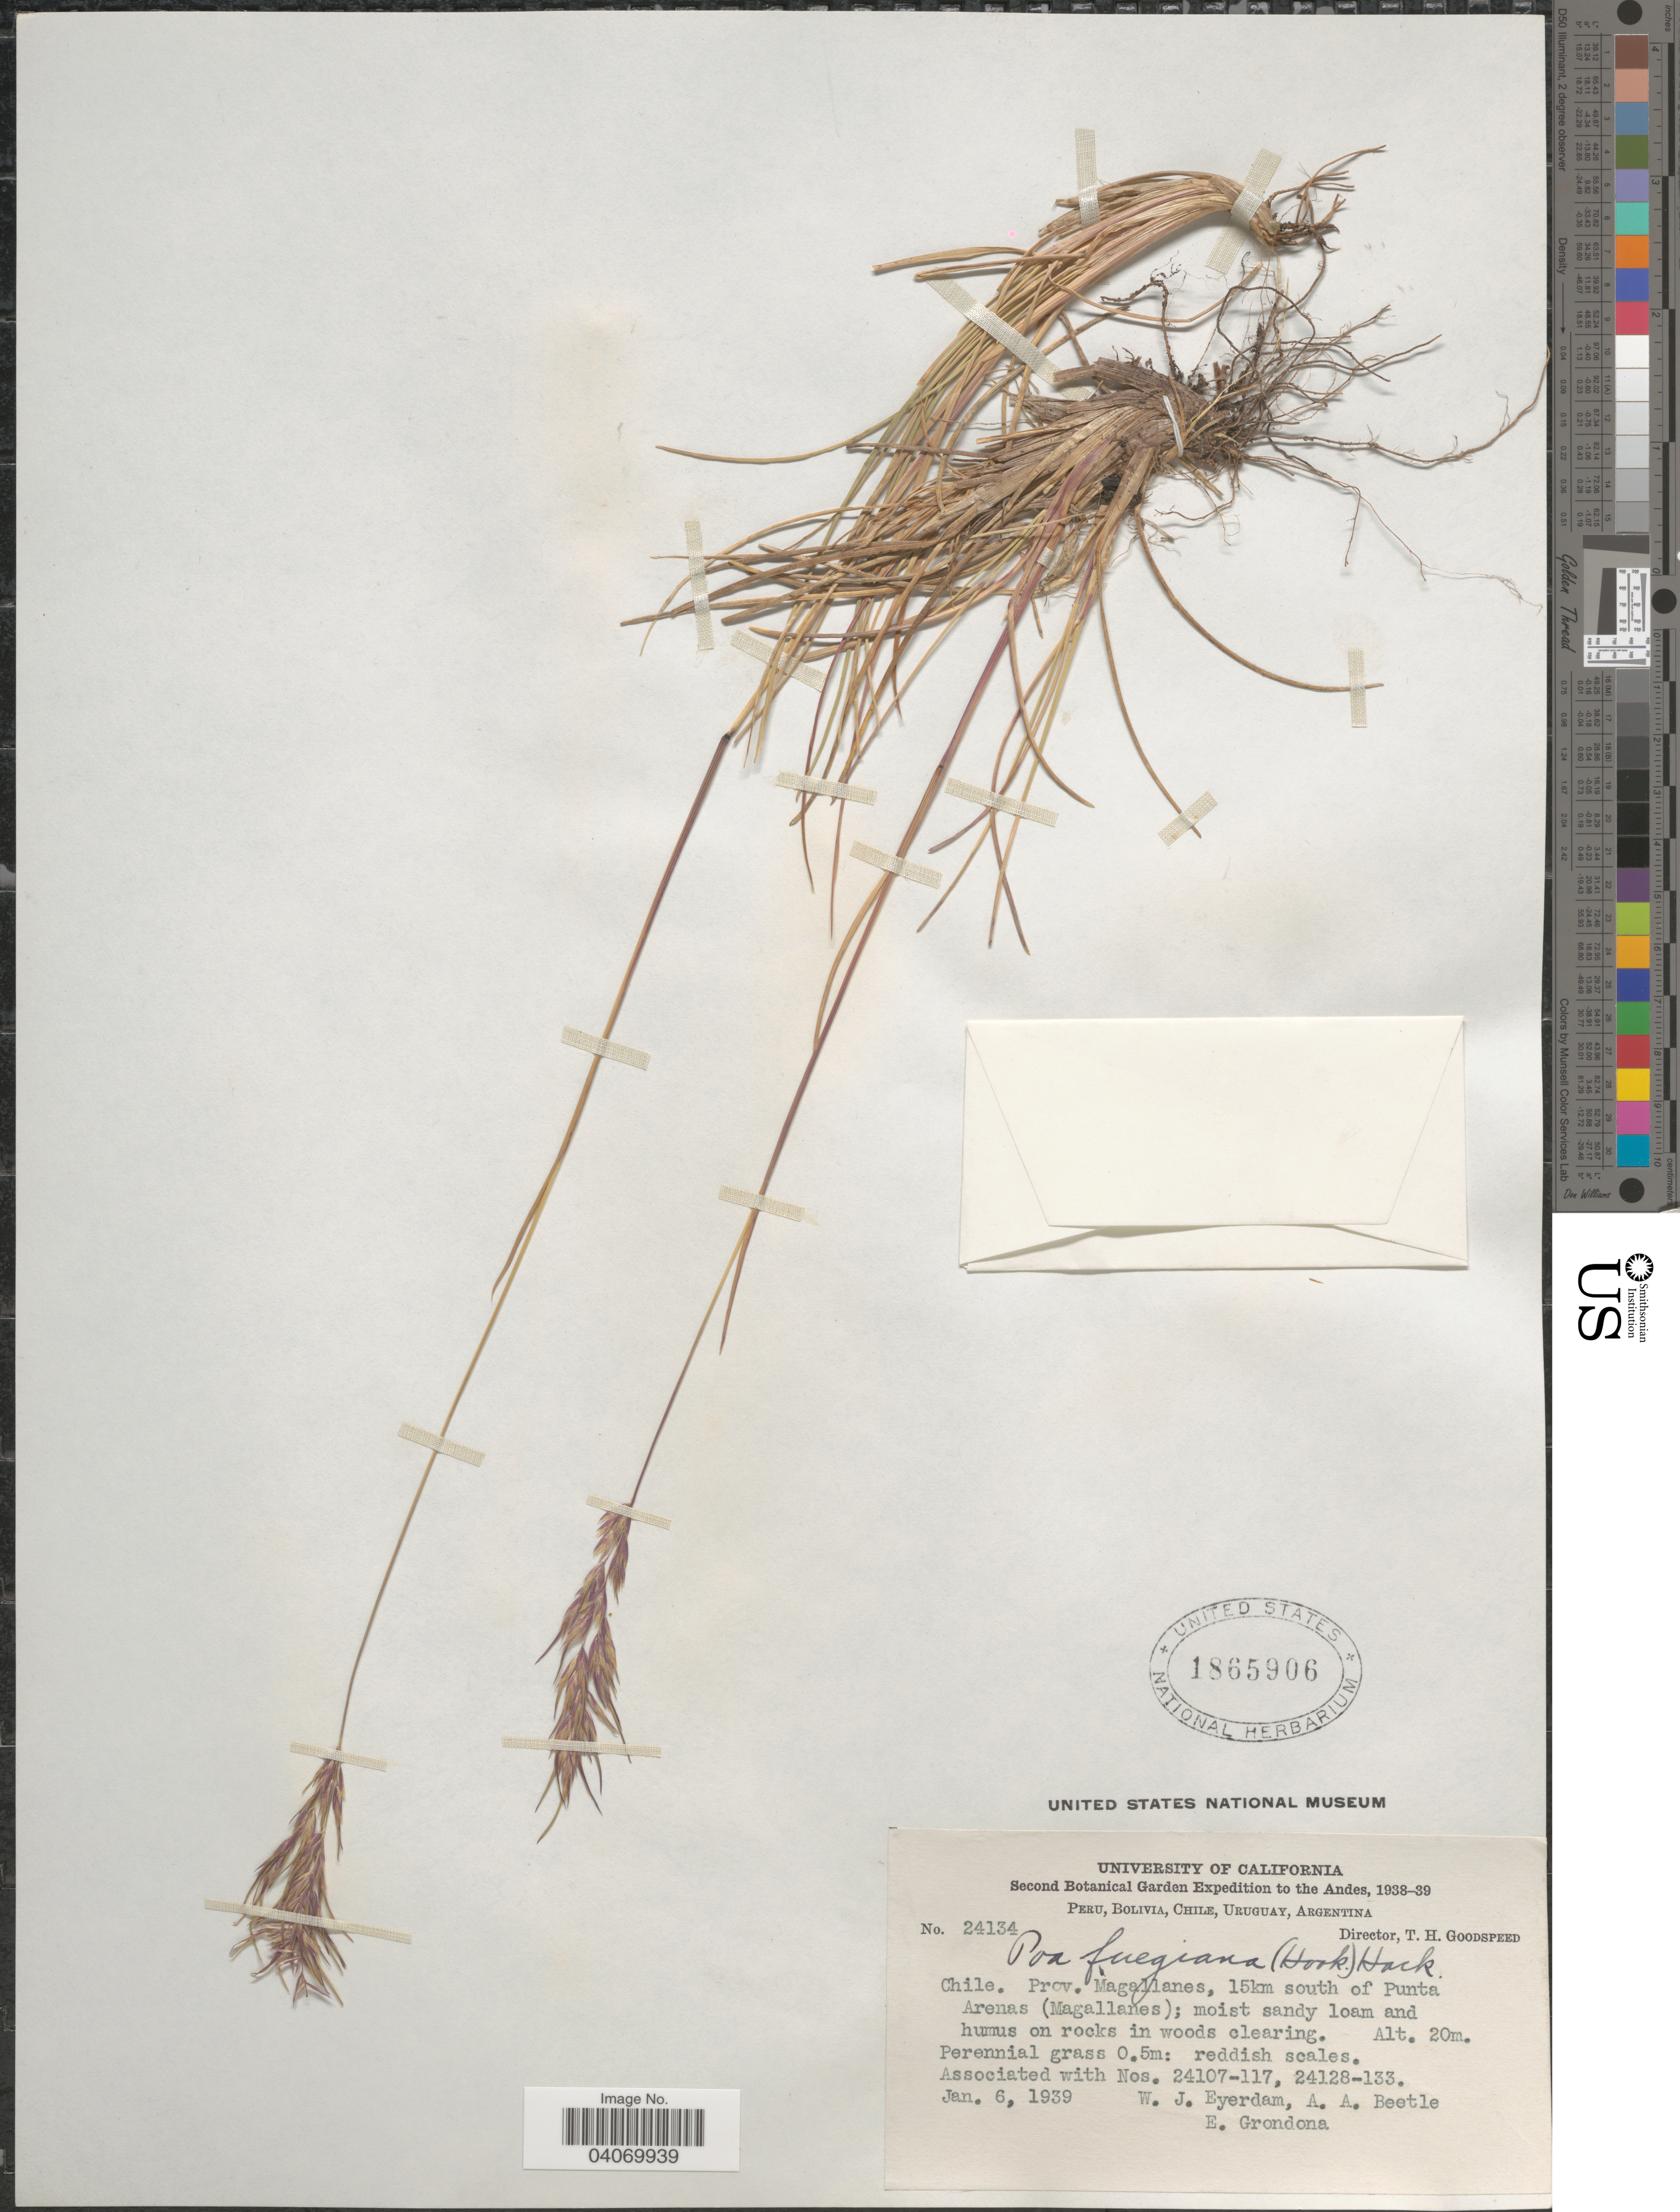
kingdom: Plantae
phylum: Tracheophyta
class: Liliopsida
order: Poales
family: Poaceae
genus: Poa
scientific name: Poa alopecurus subsp. fuegiana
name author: (Hook. f.) D.M. Moore & Dogg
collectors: W. J. Eyerdam, A. A. Beetle & E. Grondona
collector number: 24134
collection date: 1939-01-06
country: Chile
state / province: Magallanes y de la Antártica Chilena (XII)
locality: Prov. Magallanes, 15km south of Punta Arenas (Magallanes).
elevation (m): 20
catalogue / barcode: US 1865906